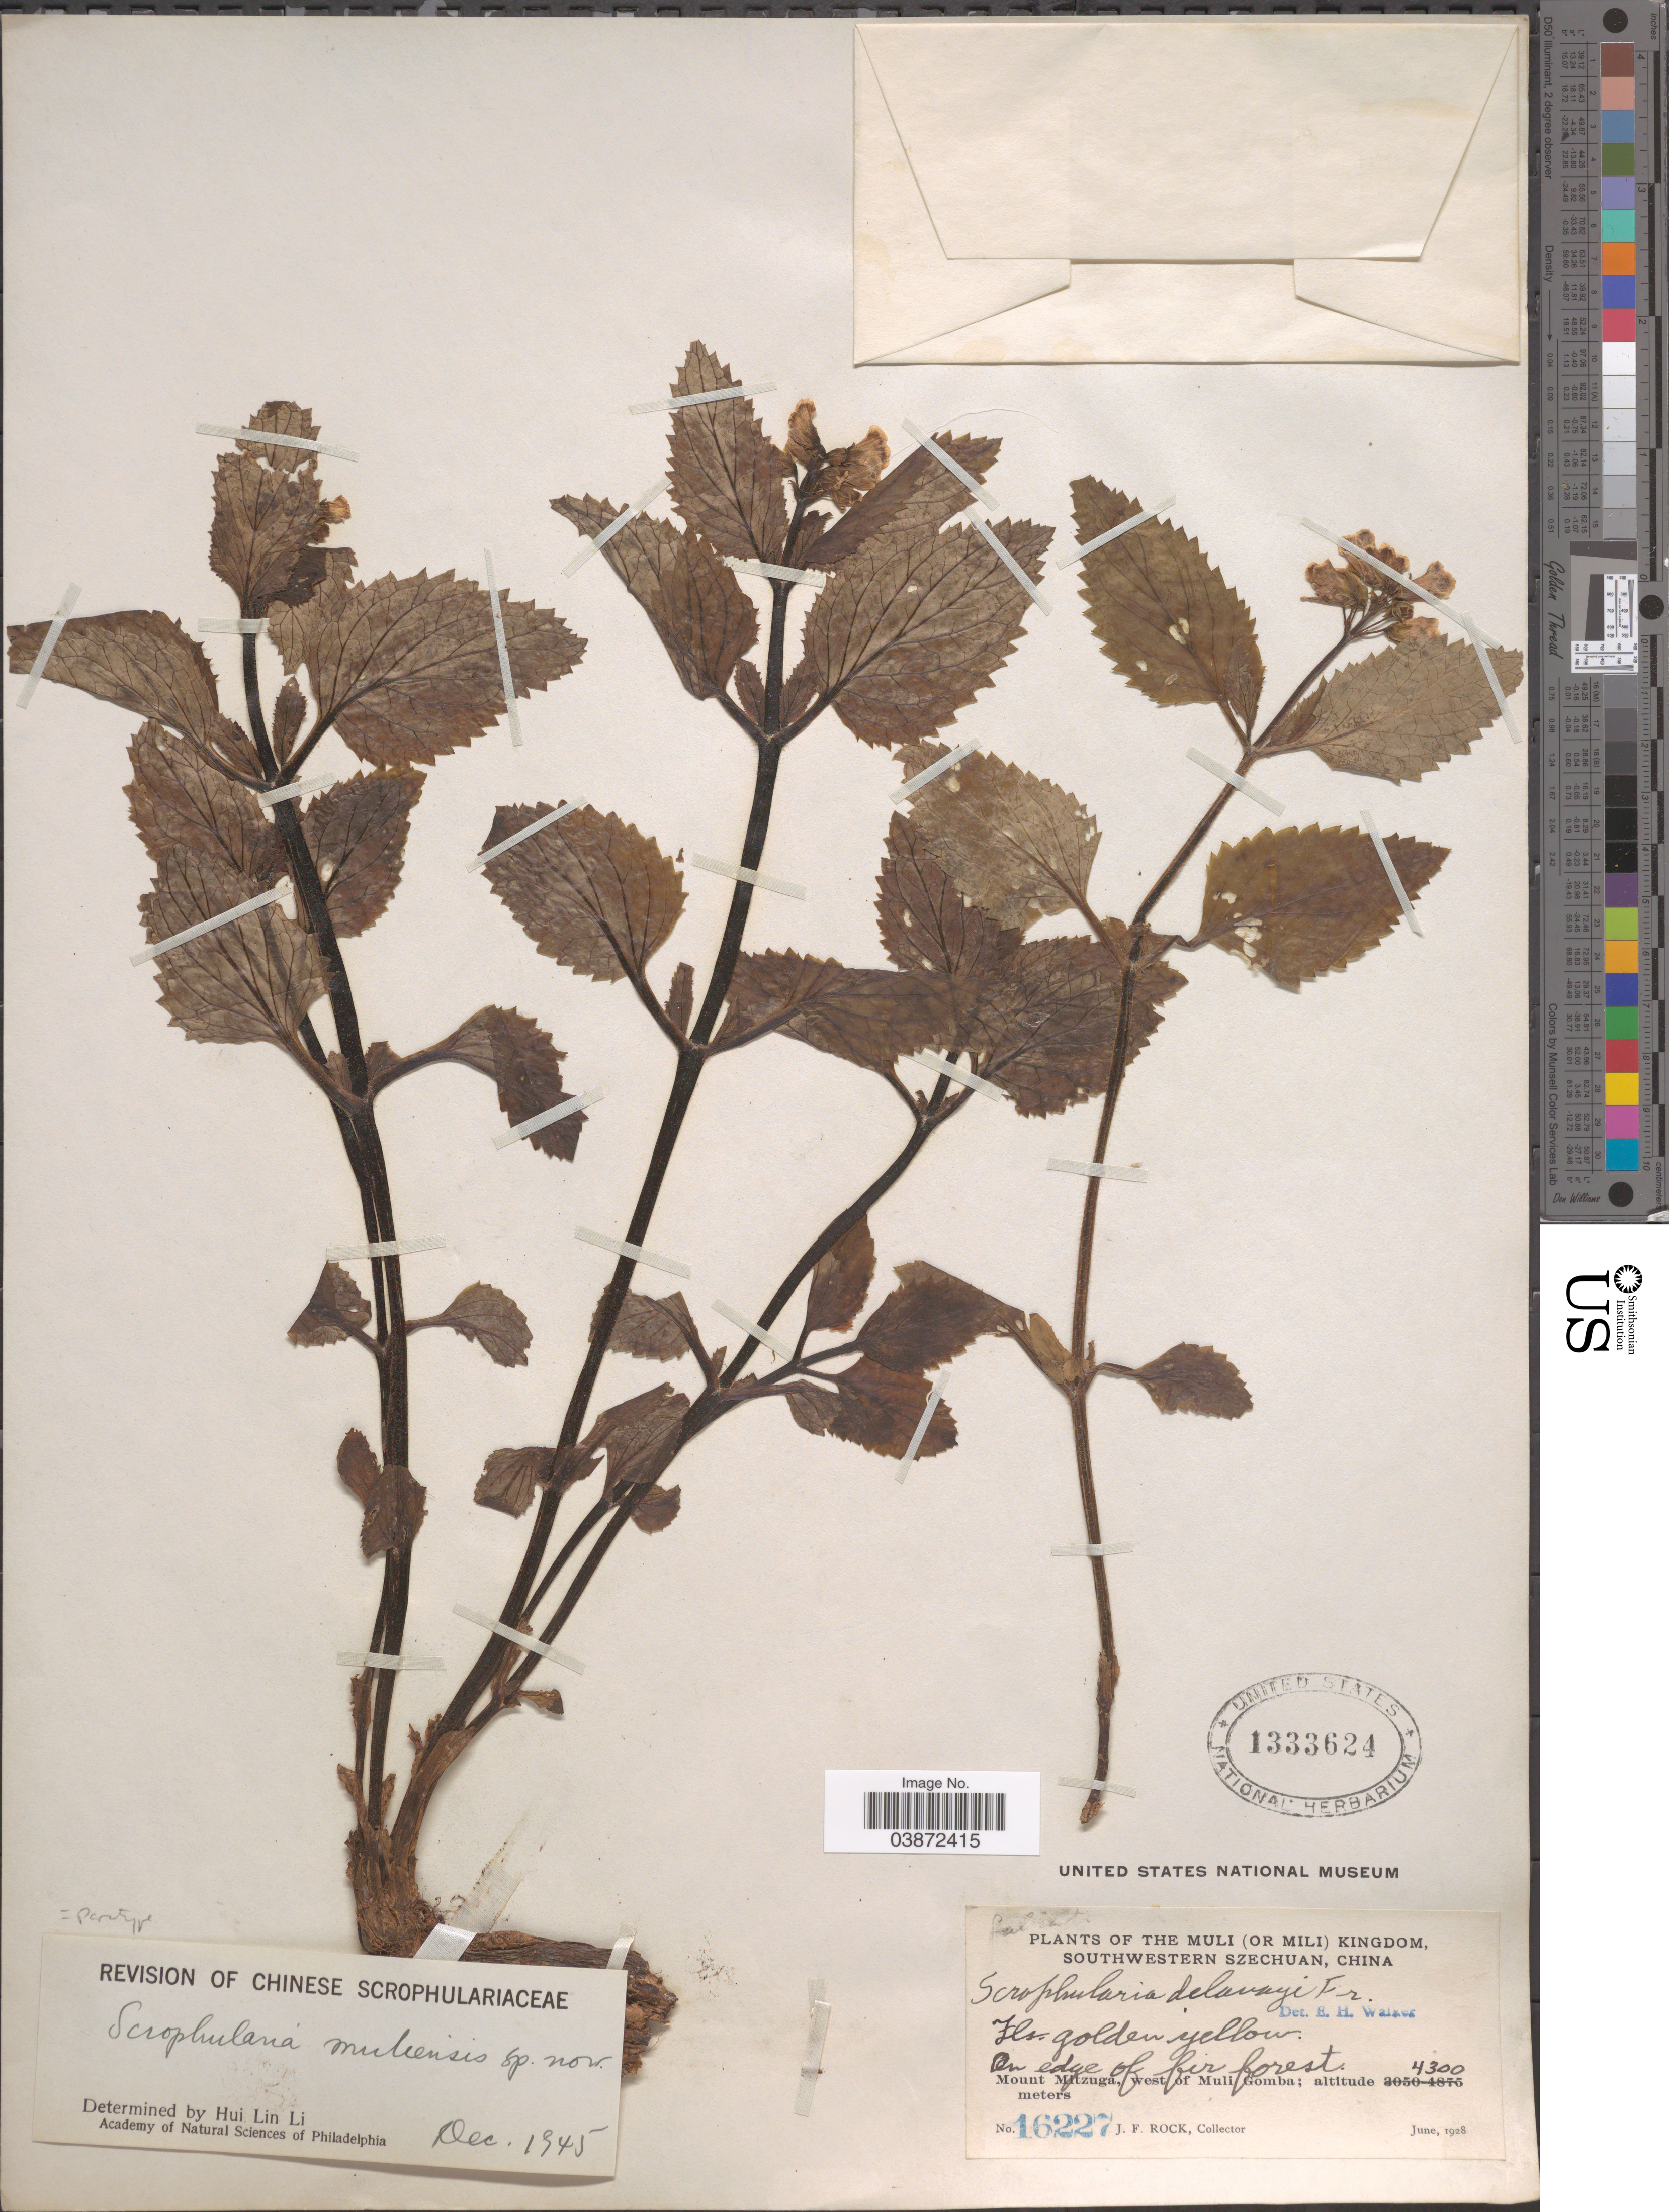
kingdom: Plantae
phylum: Tracheophyta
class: Magnoliopsida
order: Lamiales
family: Scrophulariaceae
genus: Scrophularia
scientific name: Scrophularia muliensis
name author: H.L. Li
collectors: J. Rock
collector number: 16227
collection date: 1928-06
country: China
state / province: Sichuan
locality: Muli (or Mili) Kingdom. Southwestern Szechuan. On edge of fir forest. Mount Mitzuga, west of Muli Gomba.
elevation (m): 4300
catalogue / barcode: US 1333624